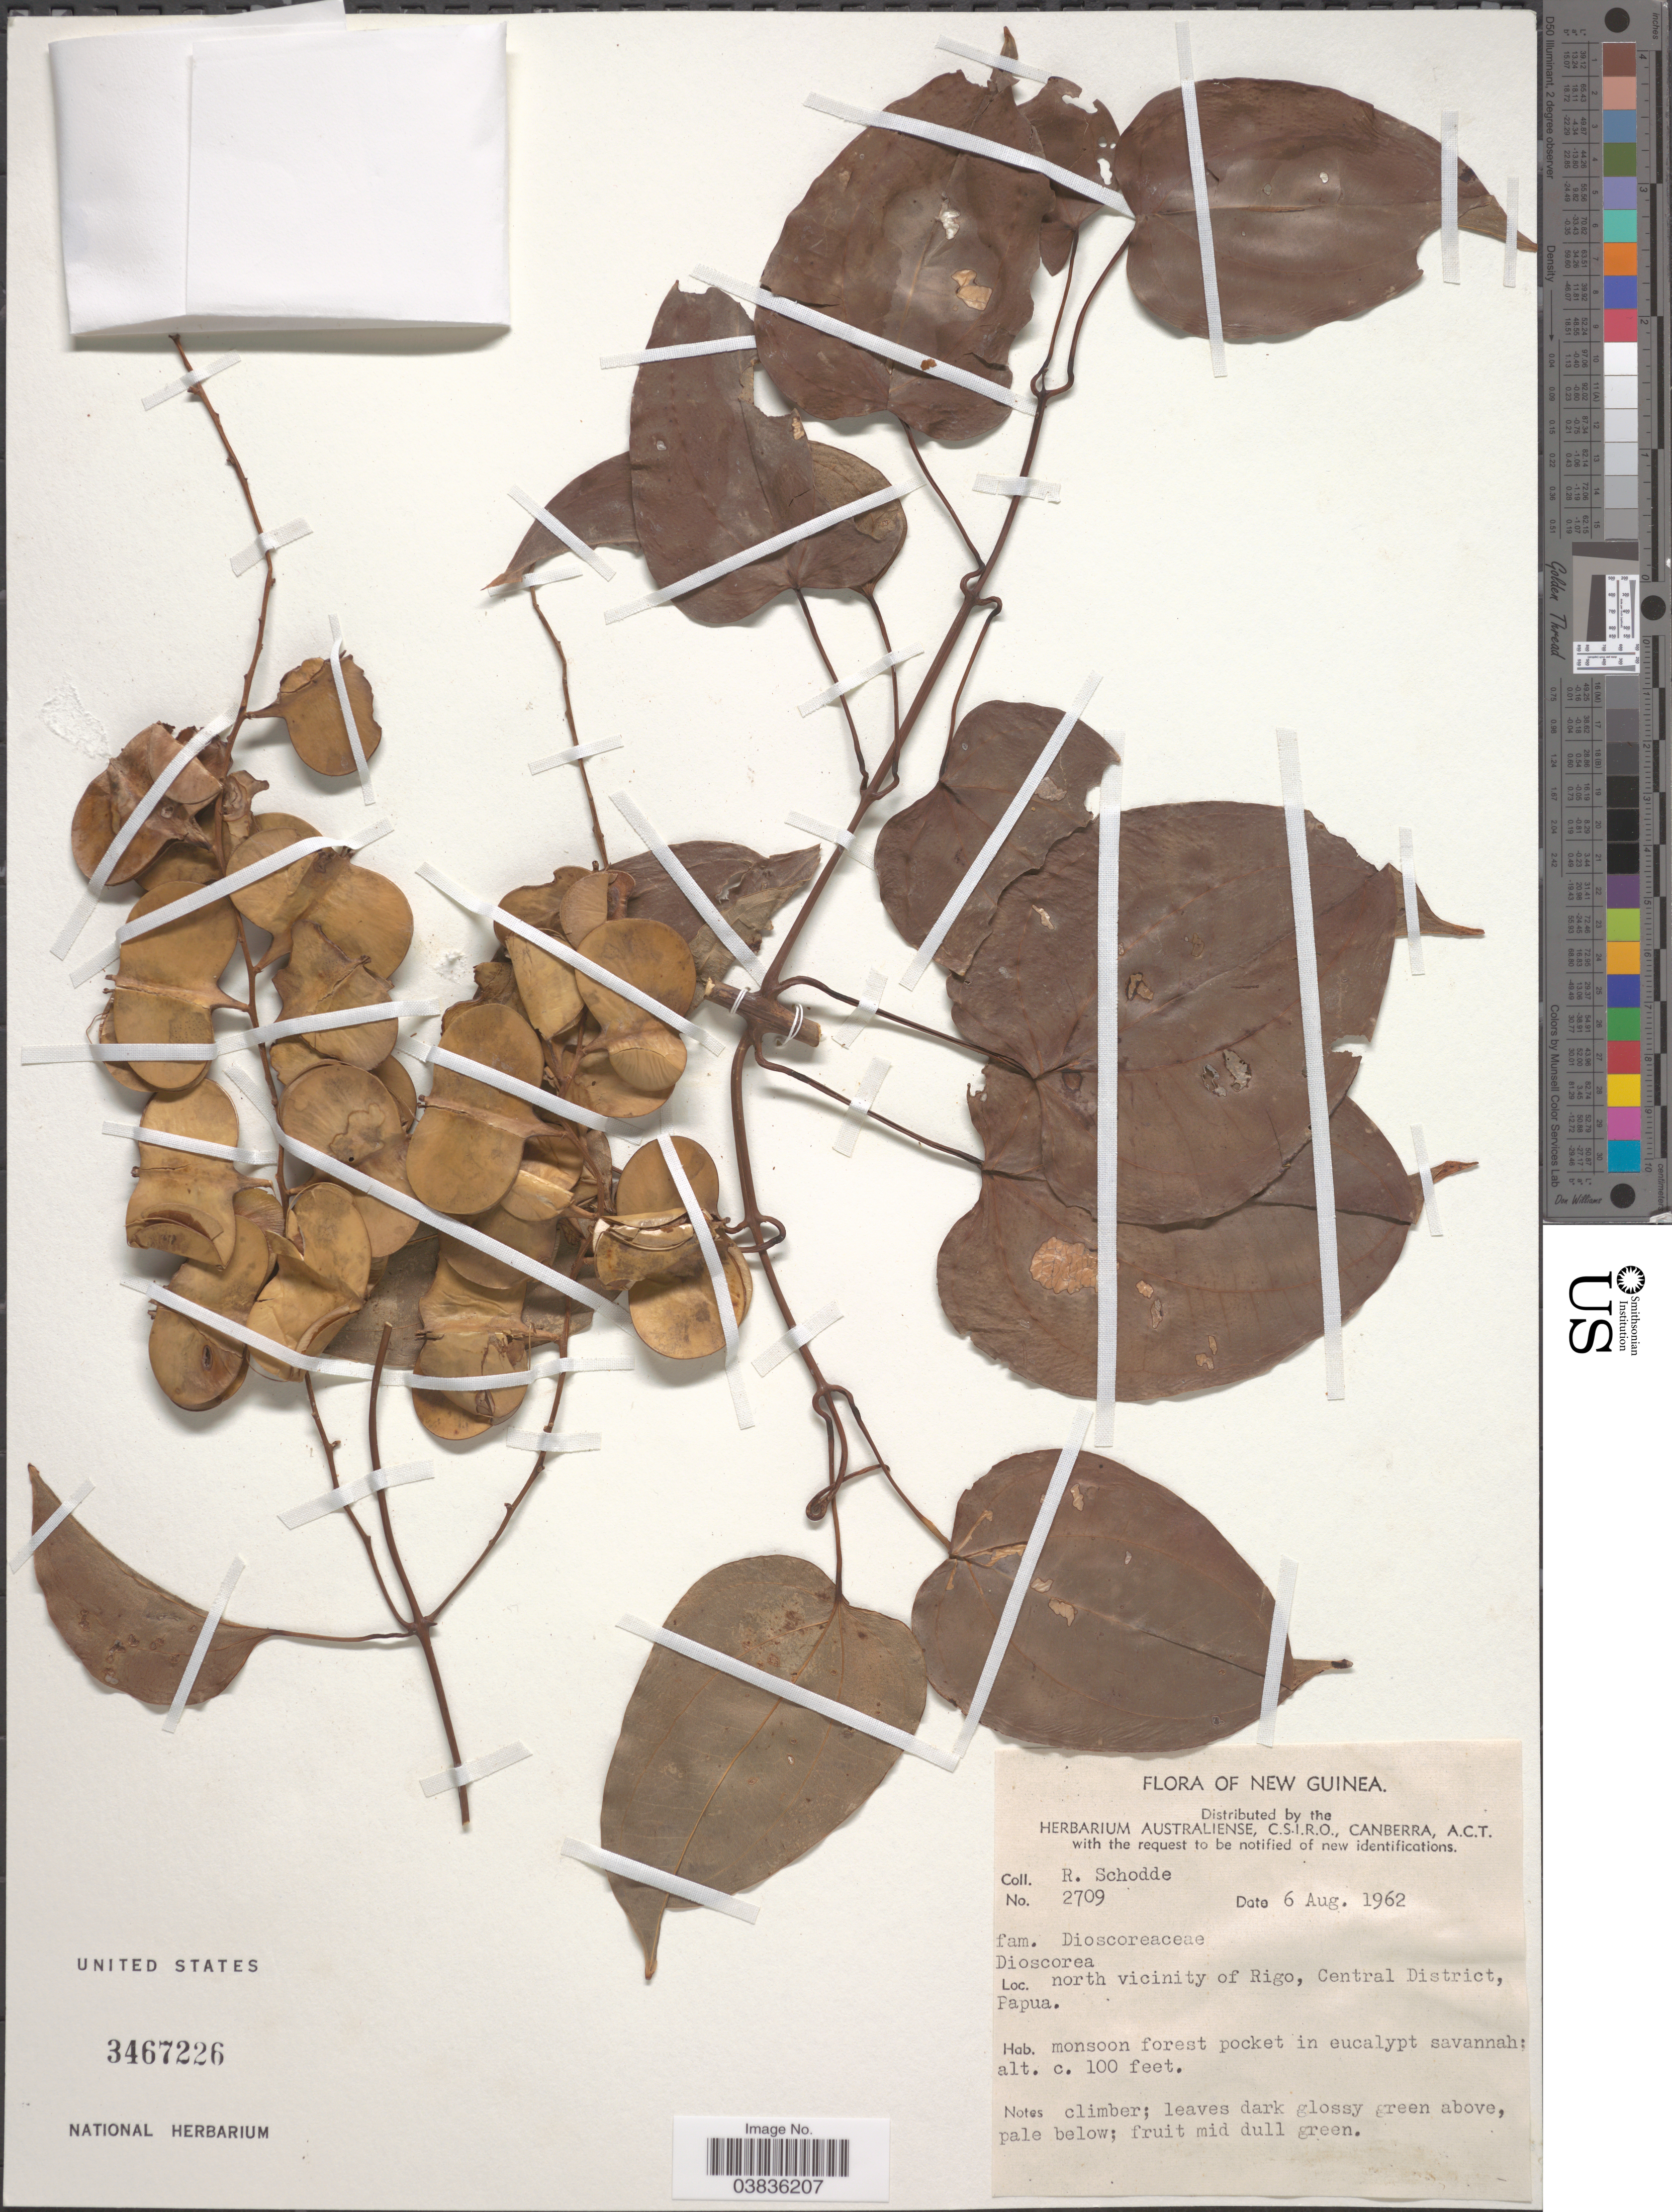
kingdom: Plantae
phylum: Tracheophyta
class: Liliopsida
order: Dioscoreales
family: Dioscoreaceae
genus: Dioscorea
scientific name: Dioscorea sp.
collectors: R. Schodde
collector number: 2709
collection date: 1962-08-06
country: Papua New Guinea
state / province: Central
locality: New Guinea. North vicinity of Rigo, Central District, Papua.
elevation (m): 30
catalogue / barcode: US 3467226